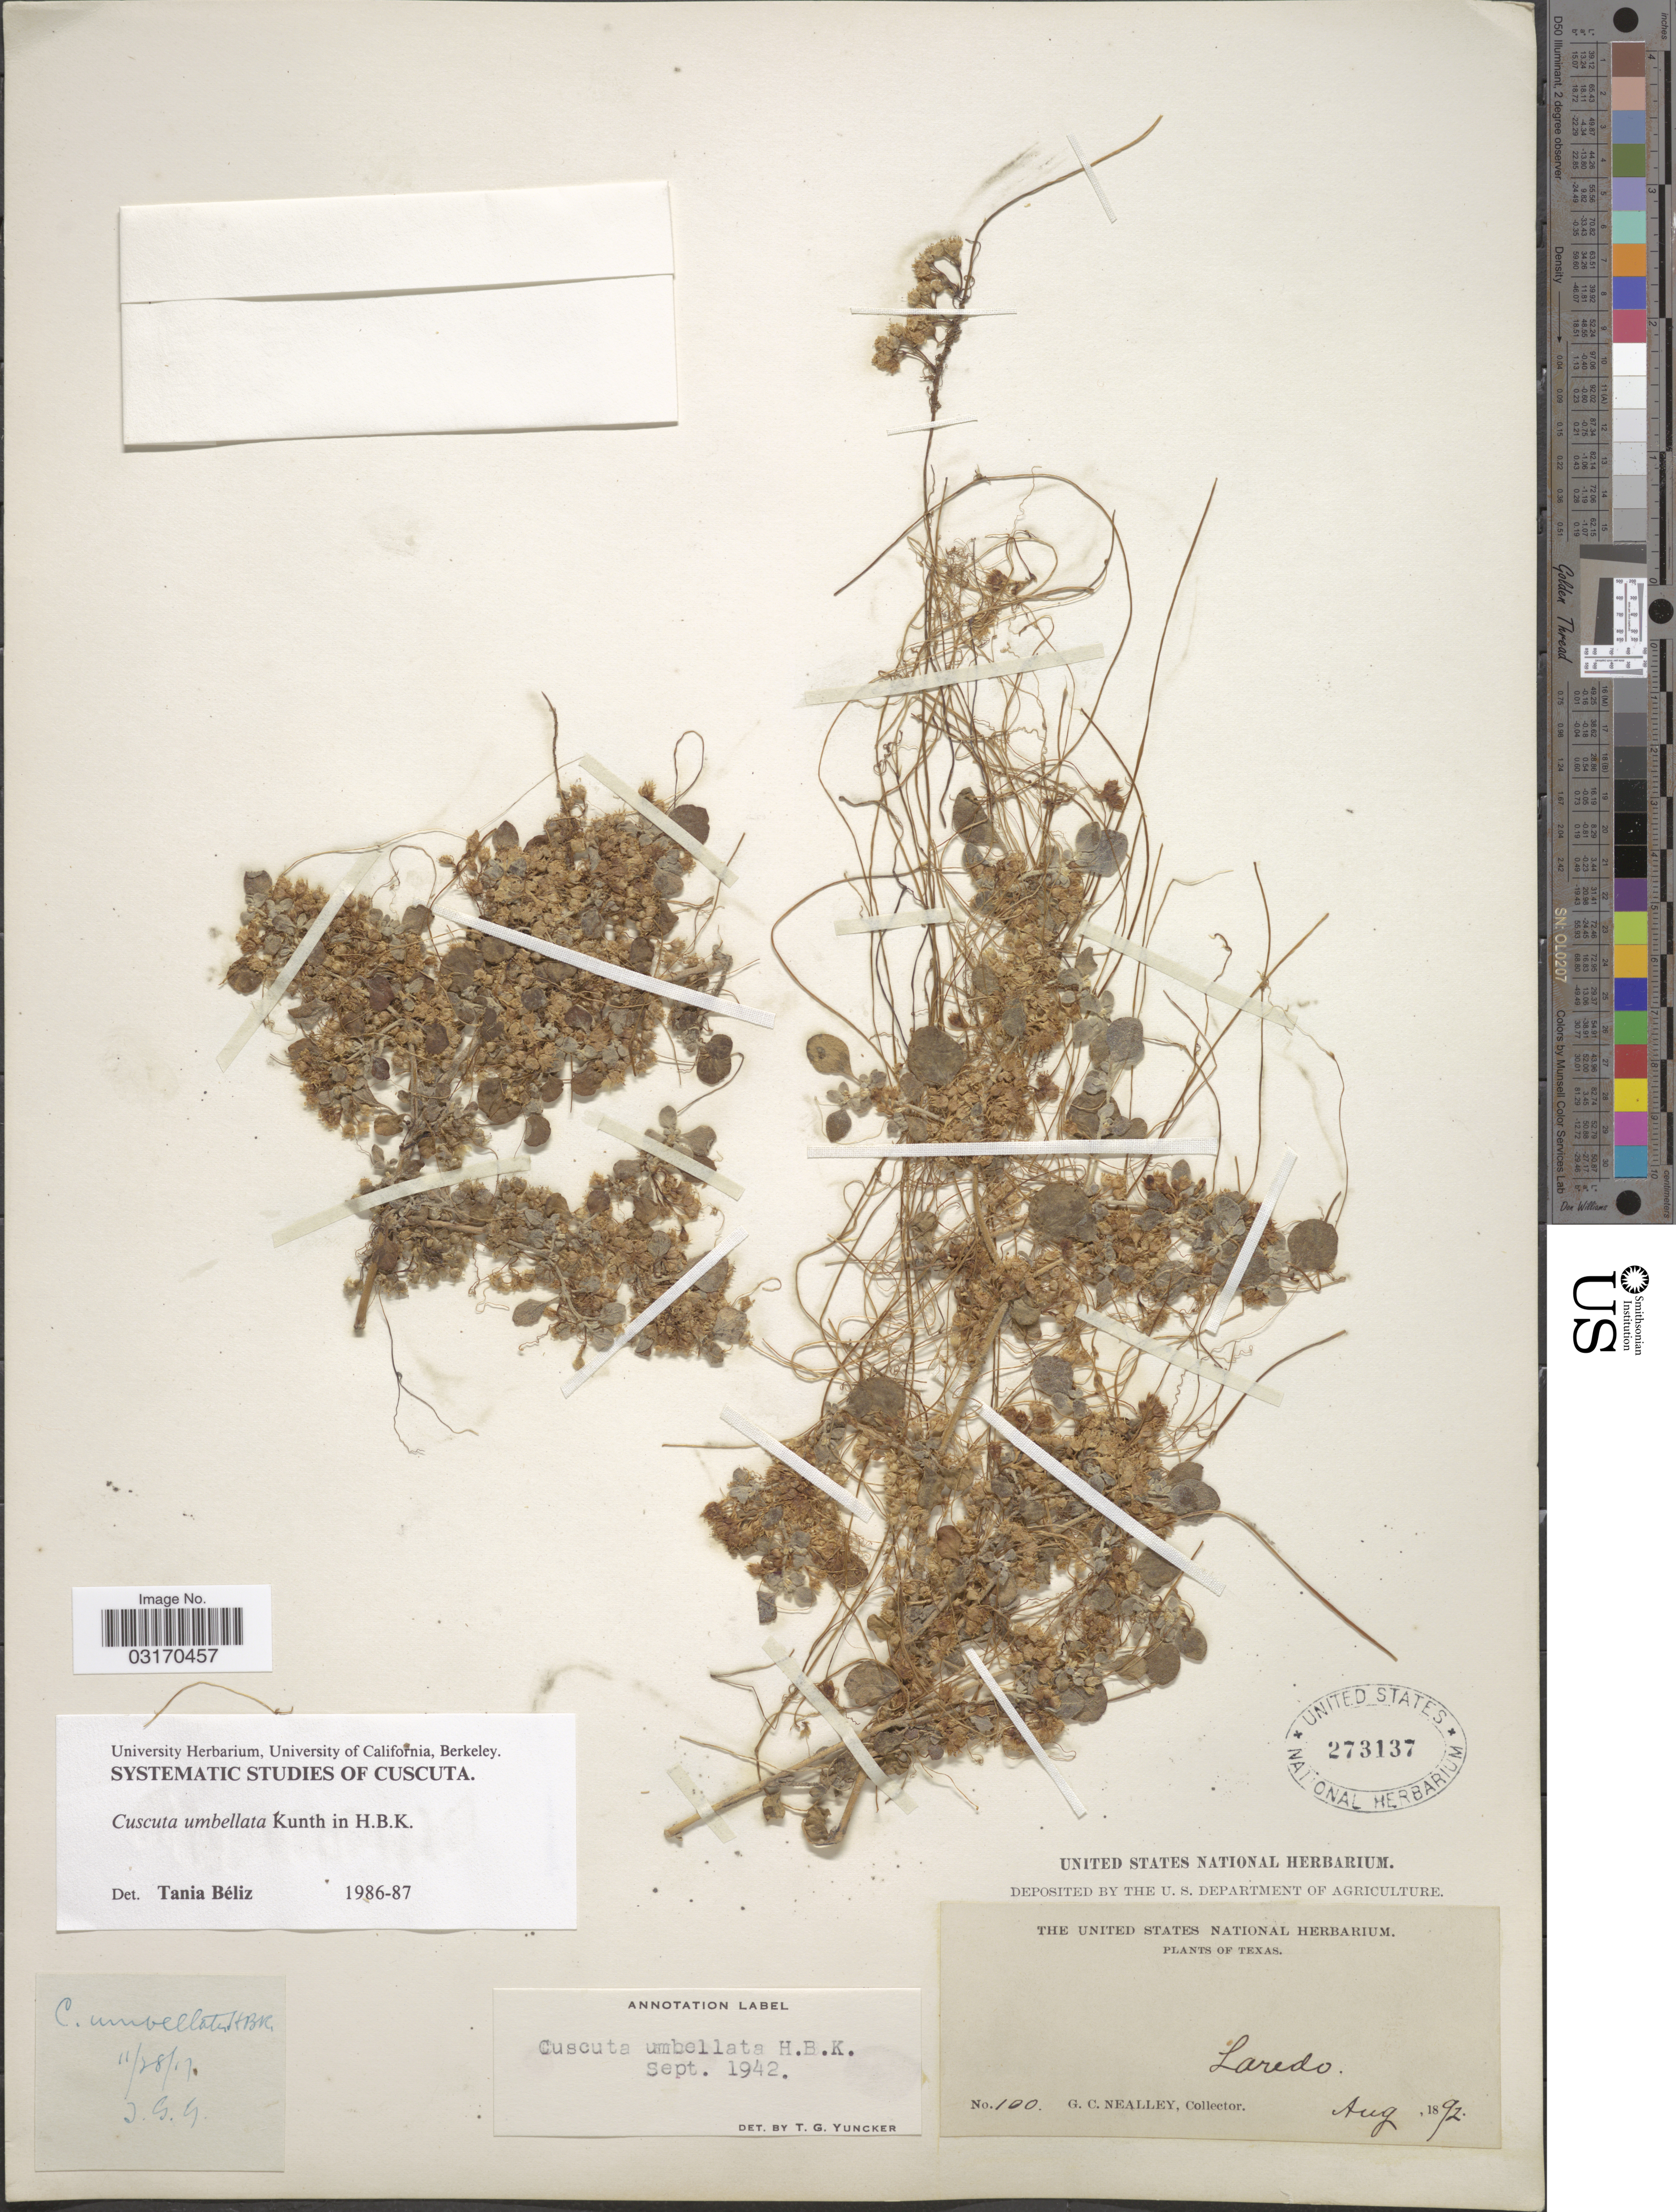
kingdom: Plantae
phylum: Tracheophyta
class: Magnoliopsida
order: Solanales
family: Convolvulaceae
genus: Cuscuta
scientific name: Cuscuta umbellata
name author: Kunth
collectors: G. C. Nealley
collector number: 100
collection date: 1892-08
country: United States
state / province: Texas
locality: Laredo.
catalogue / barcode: US 273137